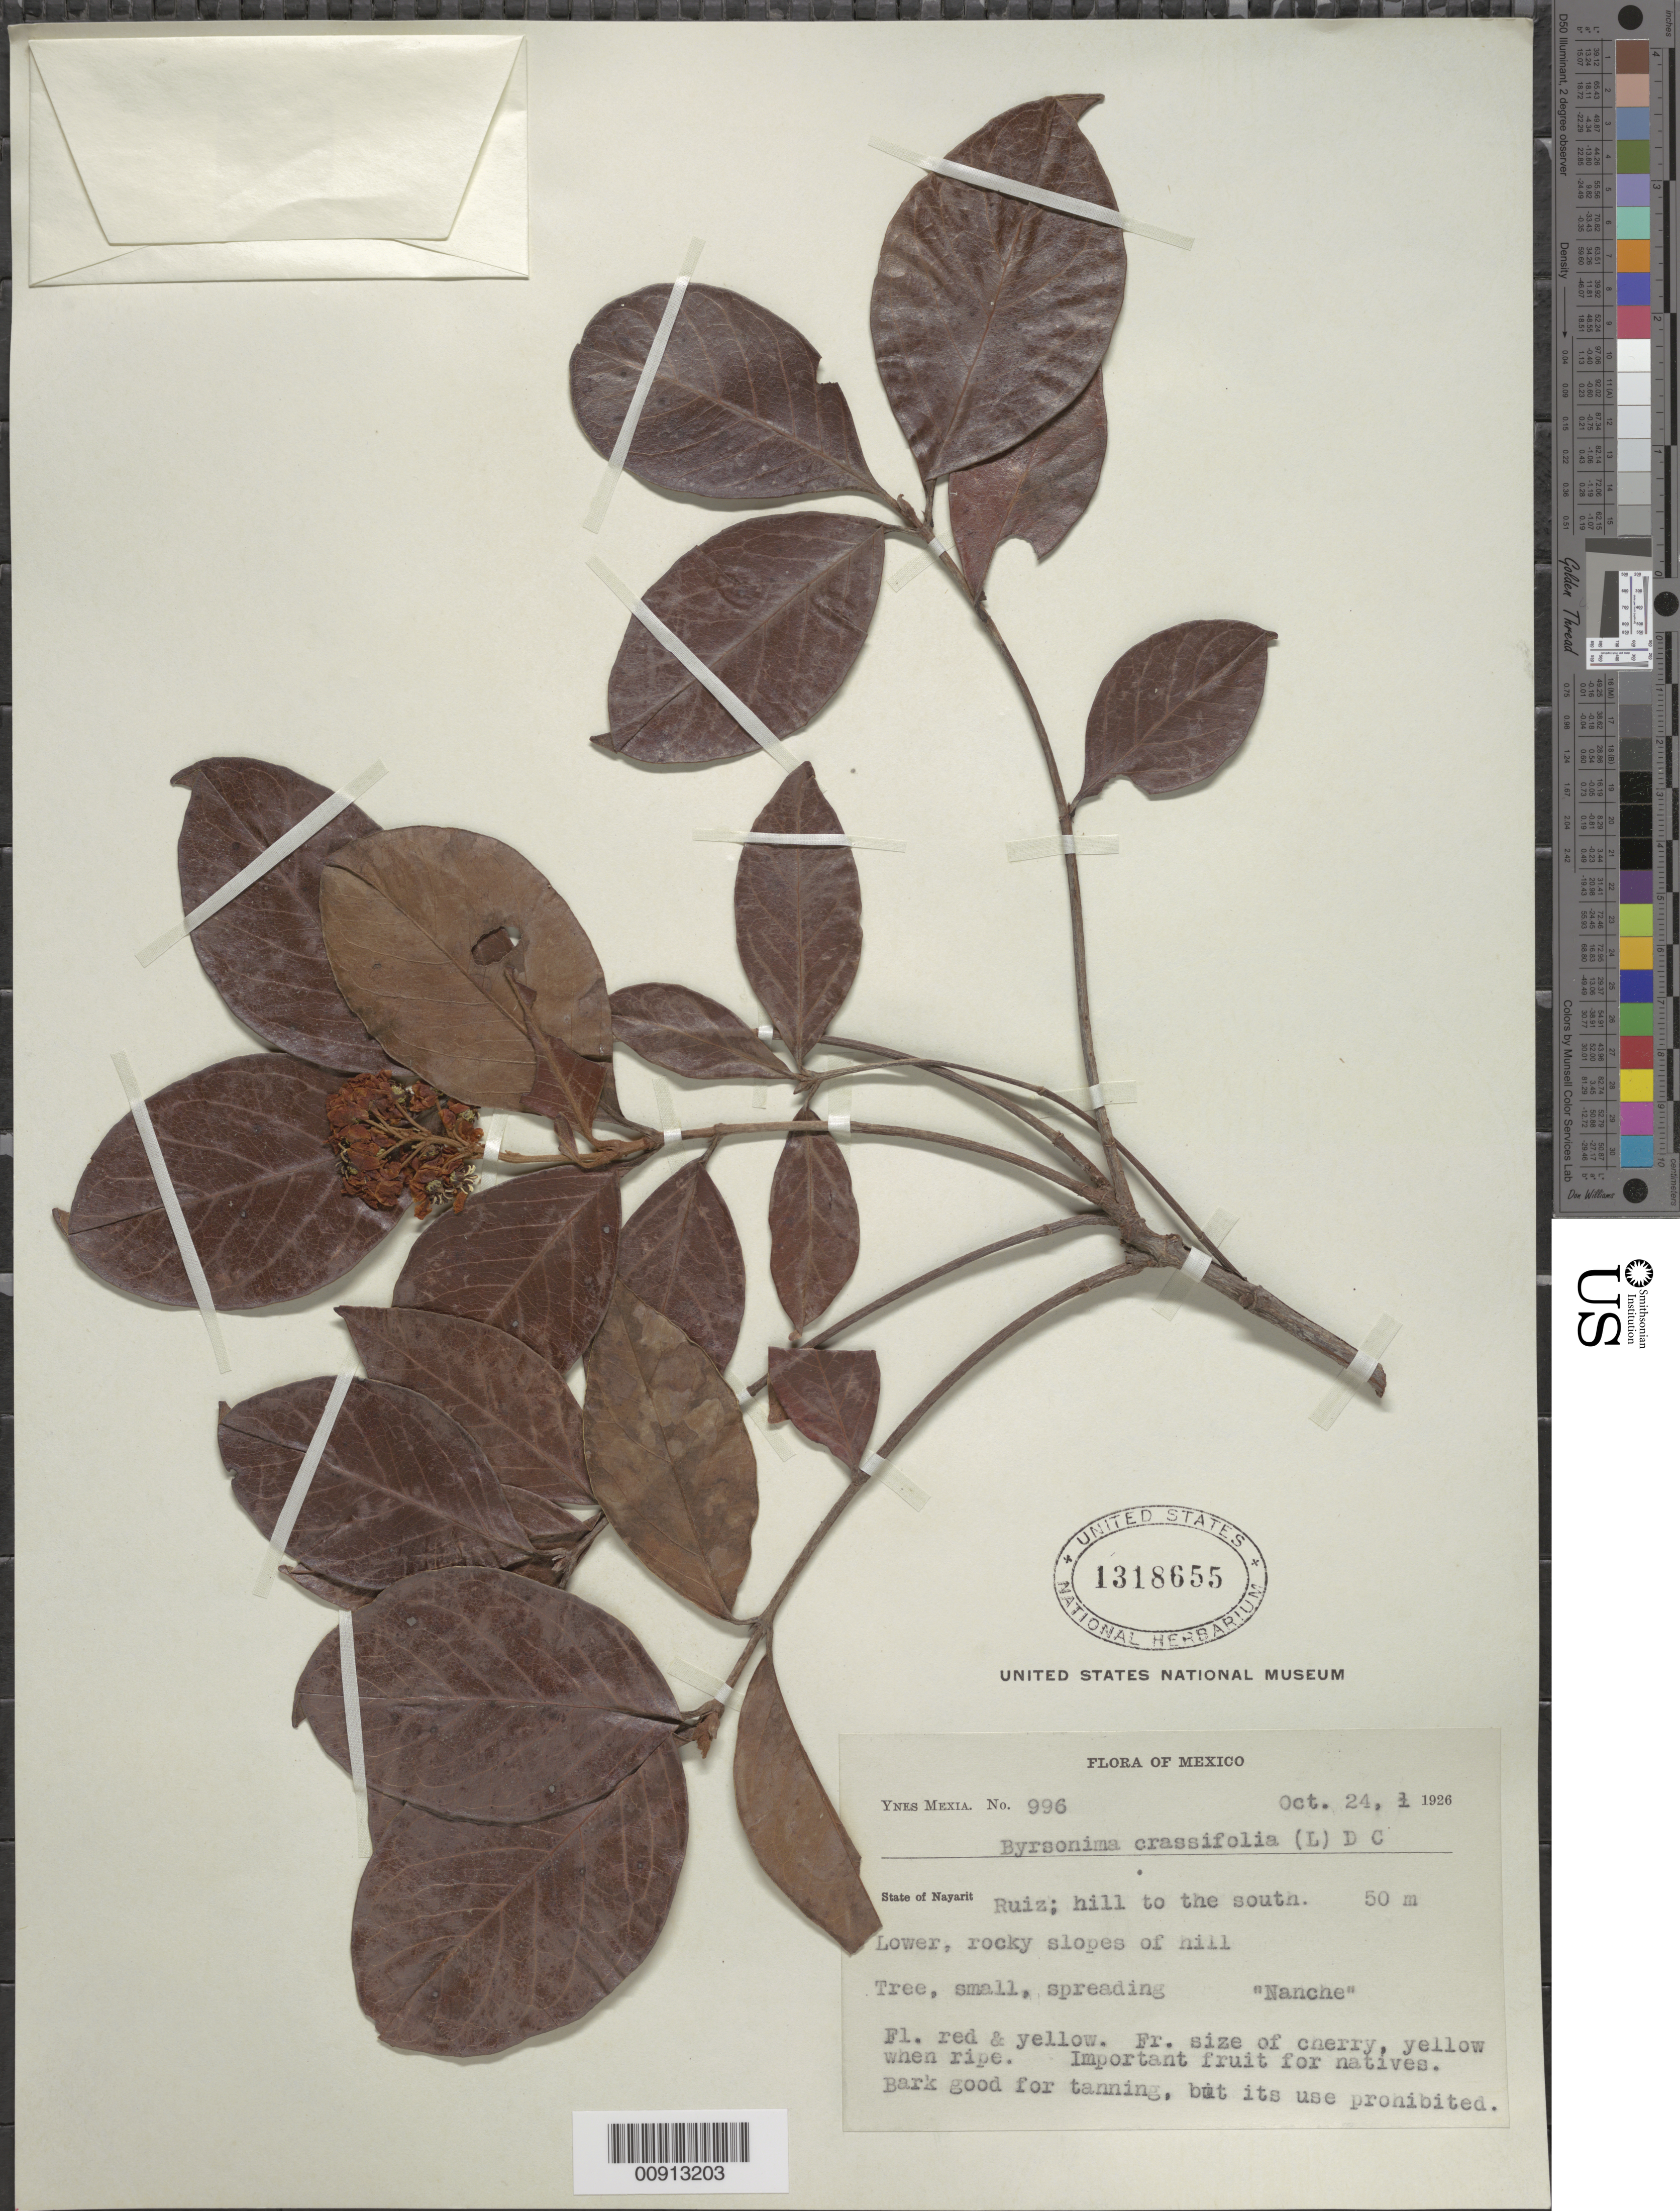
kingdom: Plantae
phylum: Tracheophyta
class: Magnoliopsida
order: Malpighiales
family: Malpighiaceae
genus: Byrsonima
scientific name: Byrsonima crassifolia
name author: (L.) Kunth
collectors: Y. Mexia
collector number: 996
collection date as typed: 24 Oct 1926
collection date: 1926-10-24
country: Mexico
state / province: Nayarit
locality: State of Nayarit: Ruiz; hill to the south.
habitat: Lower, rocky slopes of hill.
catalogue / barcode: US 1318655